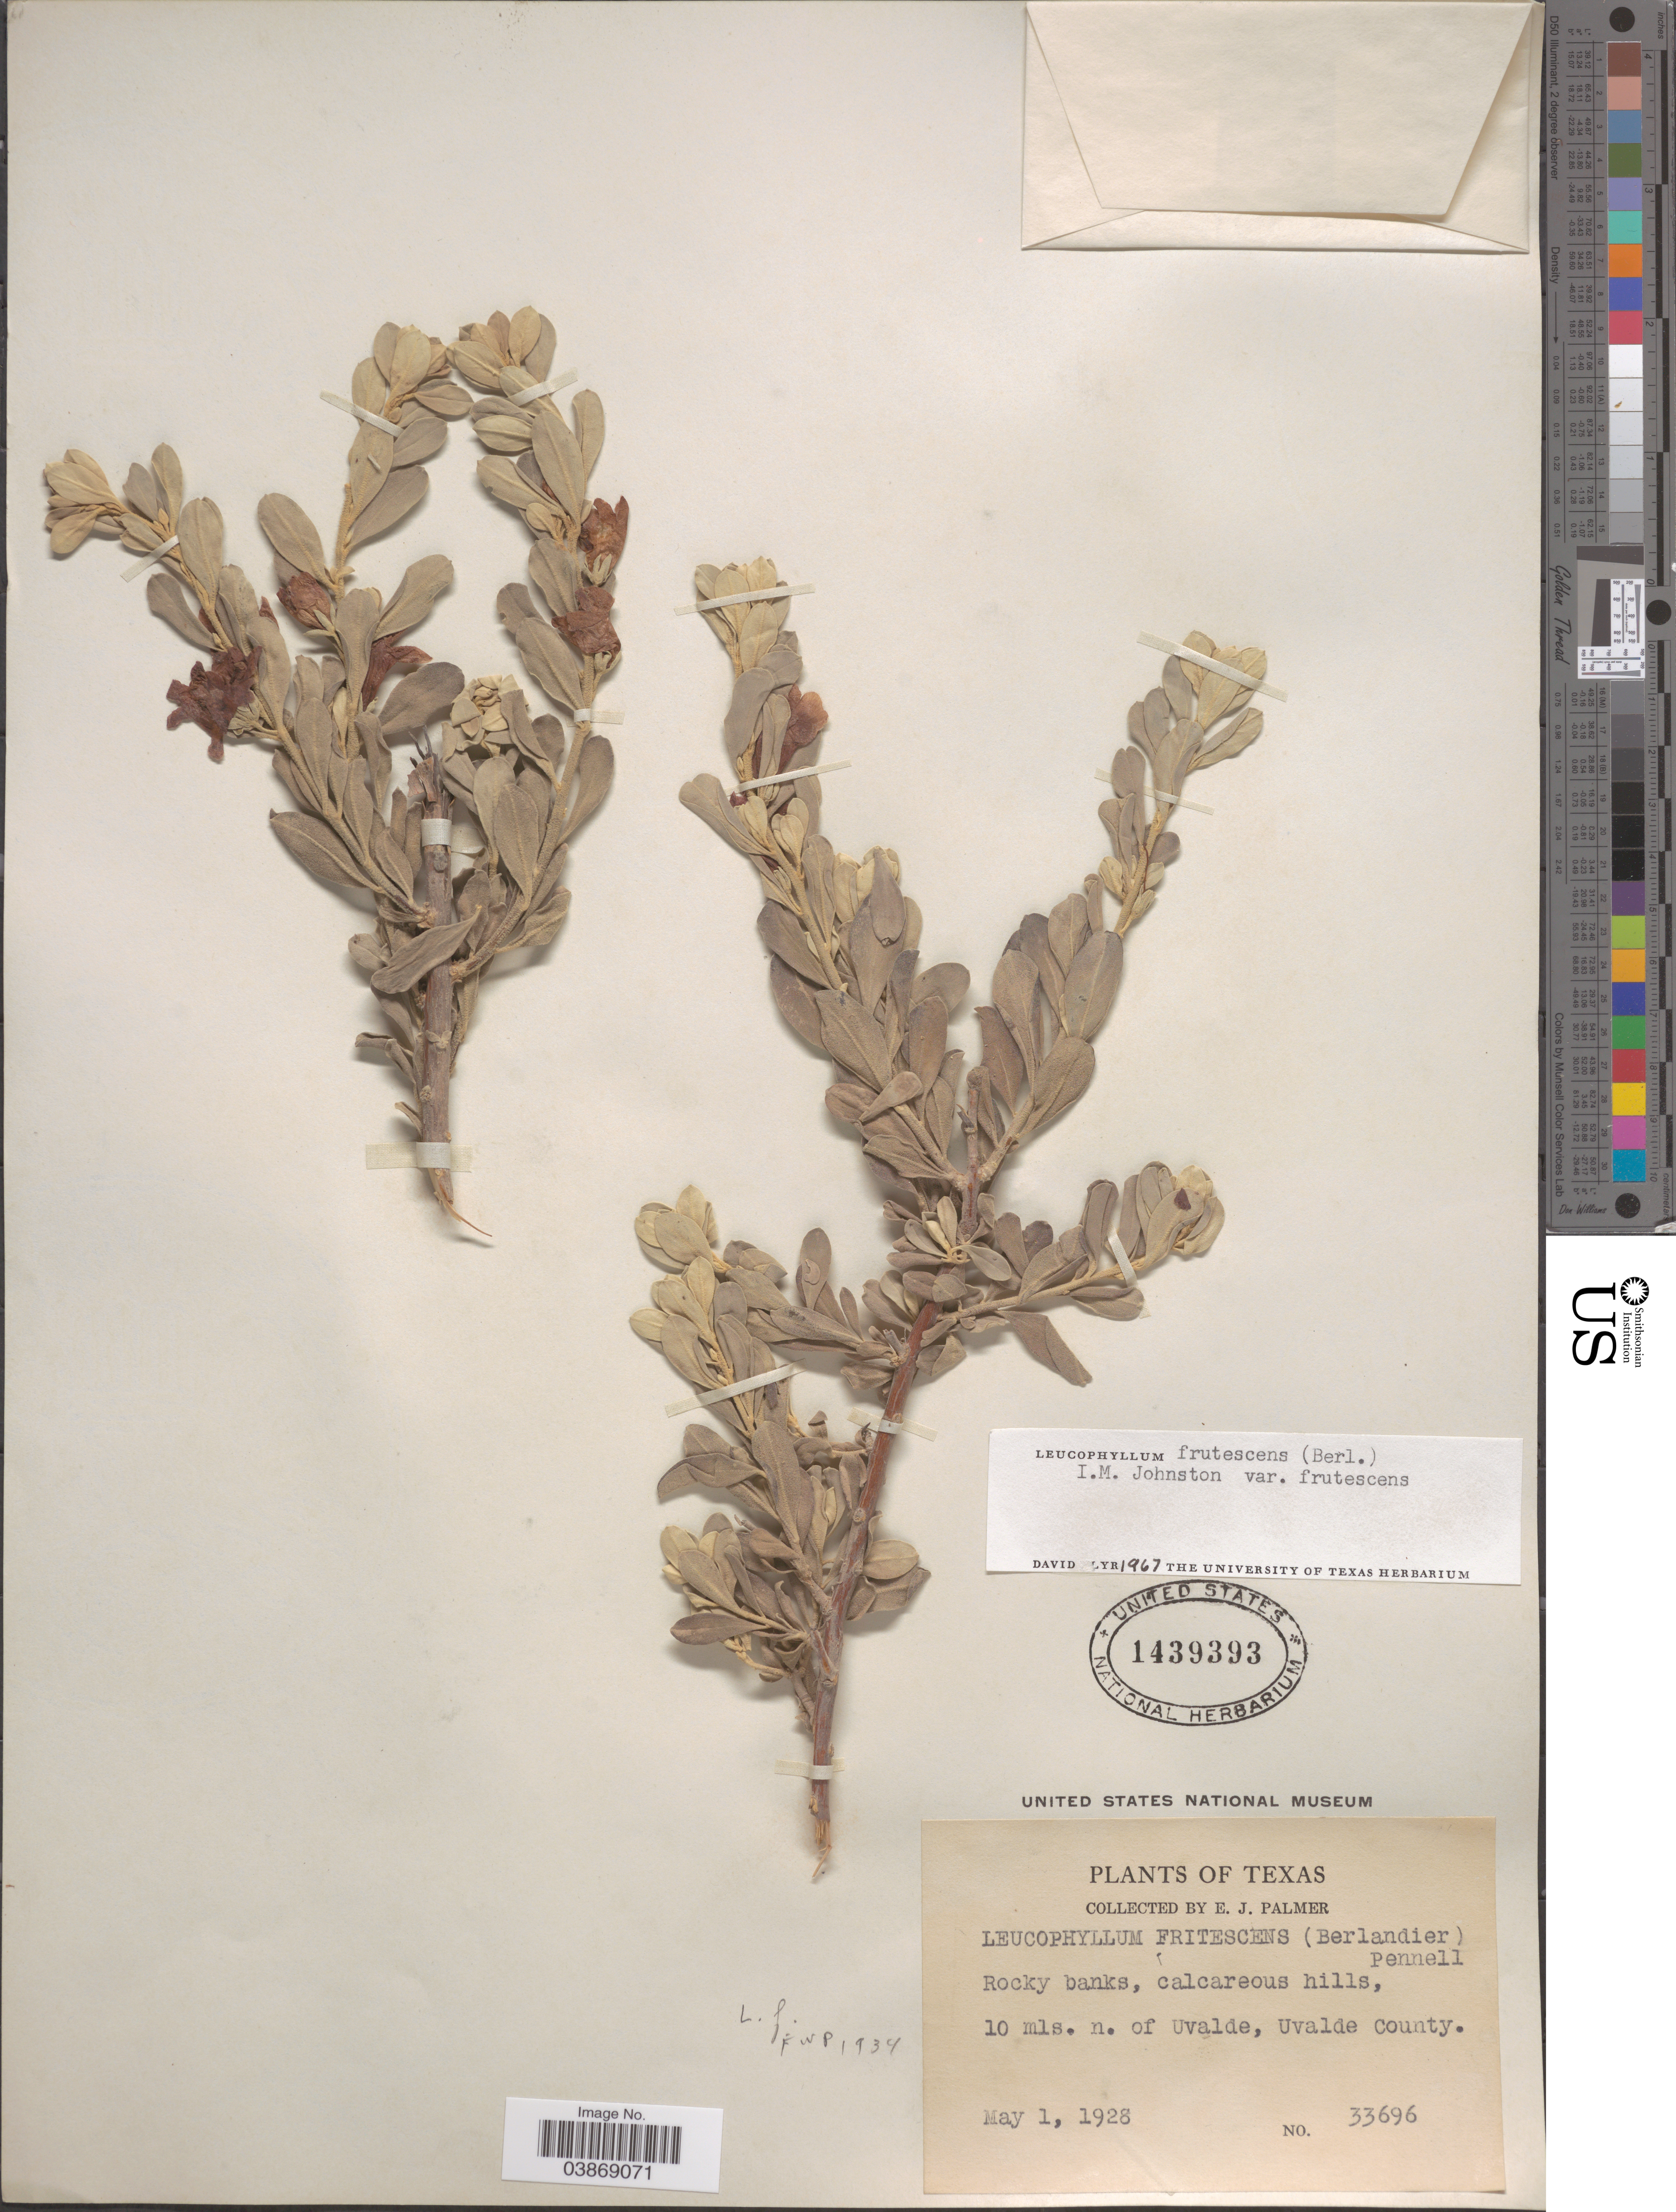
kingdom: Plantae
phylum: Tracheophyta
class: Magnoliopsida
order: Lamiales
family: Scrophulariaceae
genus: Leucophyllum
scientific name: Leucophyllum frutescens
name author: (Berland.) I.M. Johnst.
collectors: E. J. Palmer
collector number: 33696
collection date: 1928-05-01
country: United States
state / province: Texas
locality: Rocky banks, calcareous hills, 10 mls. n. of Uvalde, Uvalde County.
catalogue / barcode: US 1439393